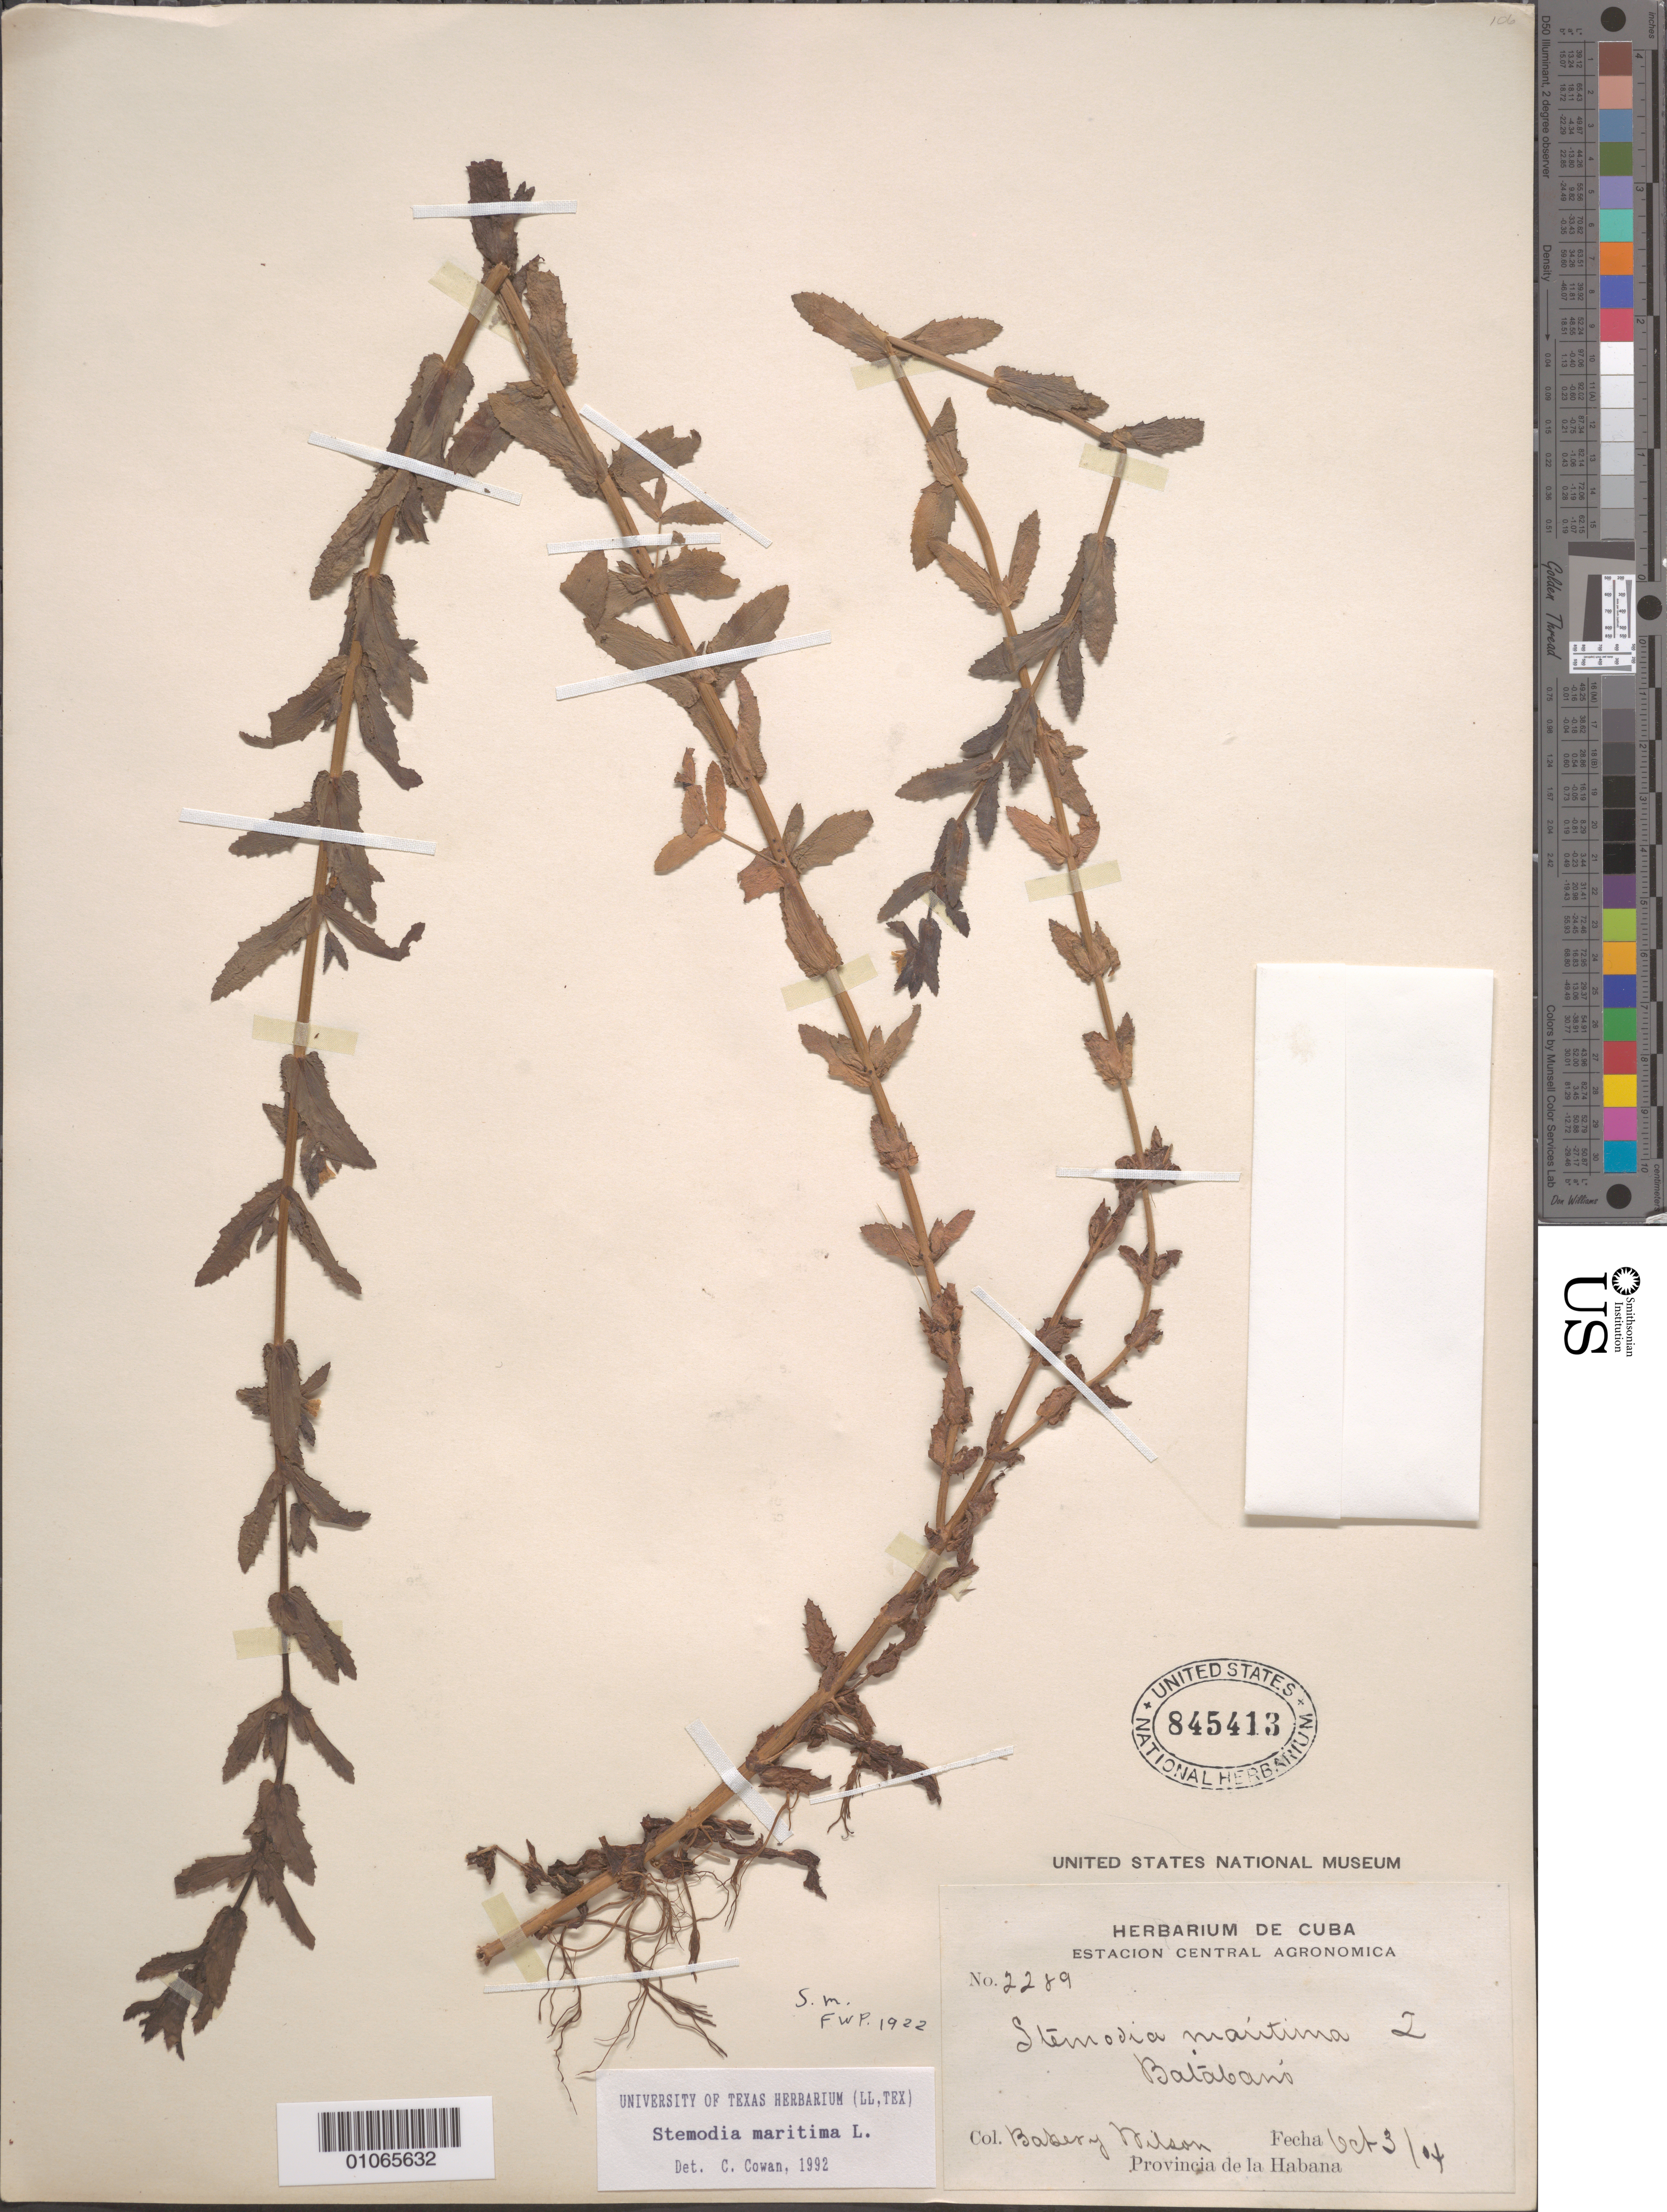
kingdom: Plantae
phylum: Tracheophyta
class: Magnoliopsida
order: Lamiales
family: Plantaginaceae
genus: Stemodia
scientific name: Stemodia maritima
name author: L.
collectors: B. Wilson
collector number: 2289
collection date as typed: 03 Oct 1904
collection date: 1904-10-03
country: Cuba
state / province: La Habana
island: Cuba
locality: Batabanó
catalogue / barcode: US 845413